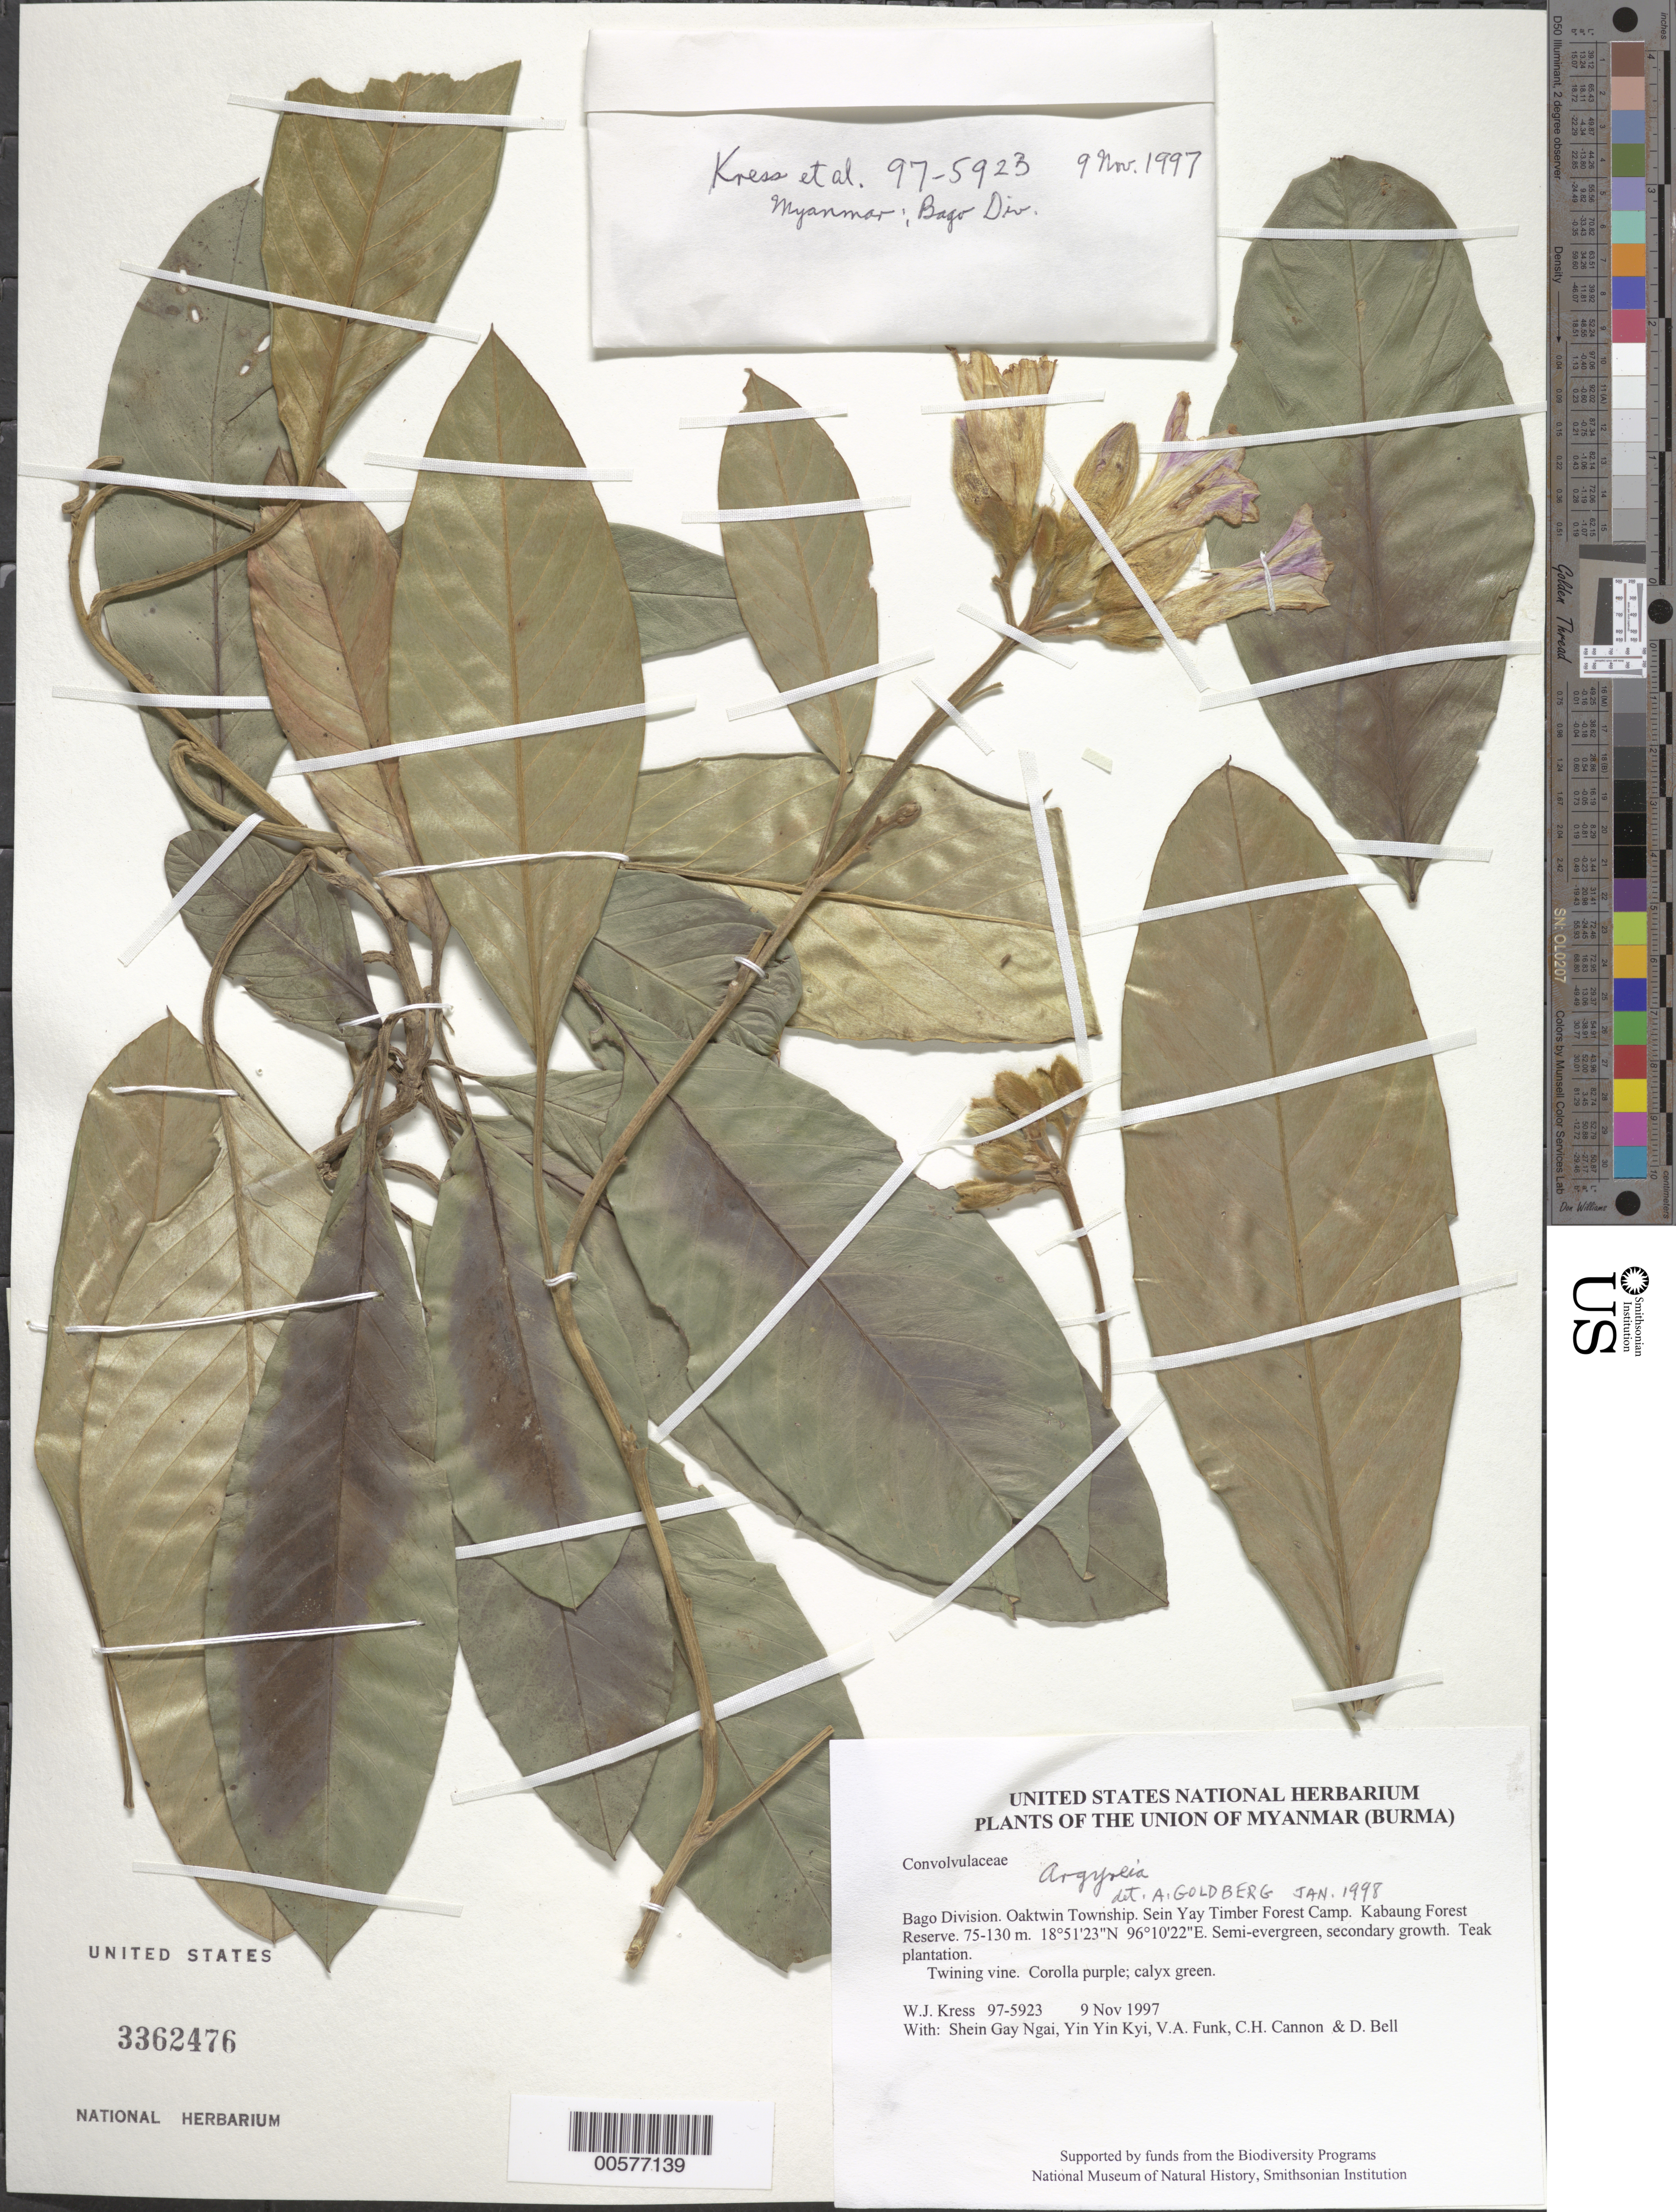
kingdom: Plantae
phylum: Tracheophyta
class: Magnoliopsida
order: Solanales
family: Convolvulaceae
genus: Argyreia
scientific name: Argyreia sp.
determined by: Goldberg, Aaron, (US), NMNH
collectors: W. J. Kress, Shein Gay Ngai, Yin Yin Kyi, V. Funk, C. H. Cannon & D. A. Bell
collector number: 97-5923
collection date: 1997-11-09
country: Myanmar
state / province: Bago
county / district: Oaktwin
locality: Sein Yay Timber Forest Camp. Kabaung Forest Reserve.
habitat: Semi-evergreen, secondary growth. Teak plantation.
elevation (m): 75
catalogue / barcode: US 3362476